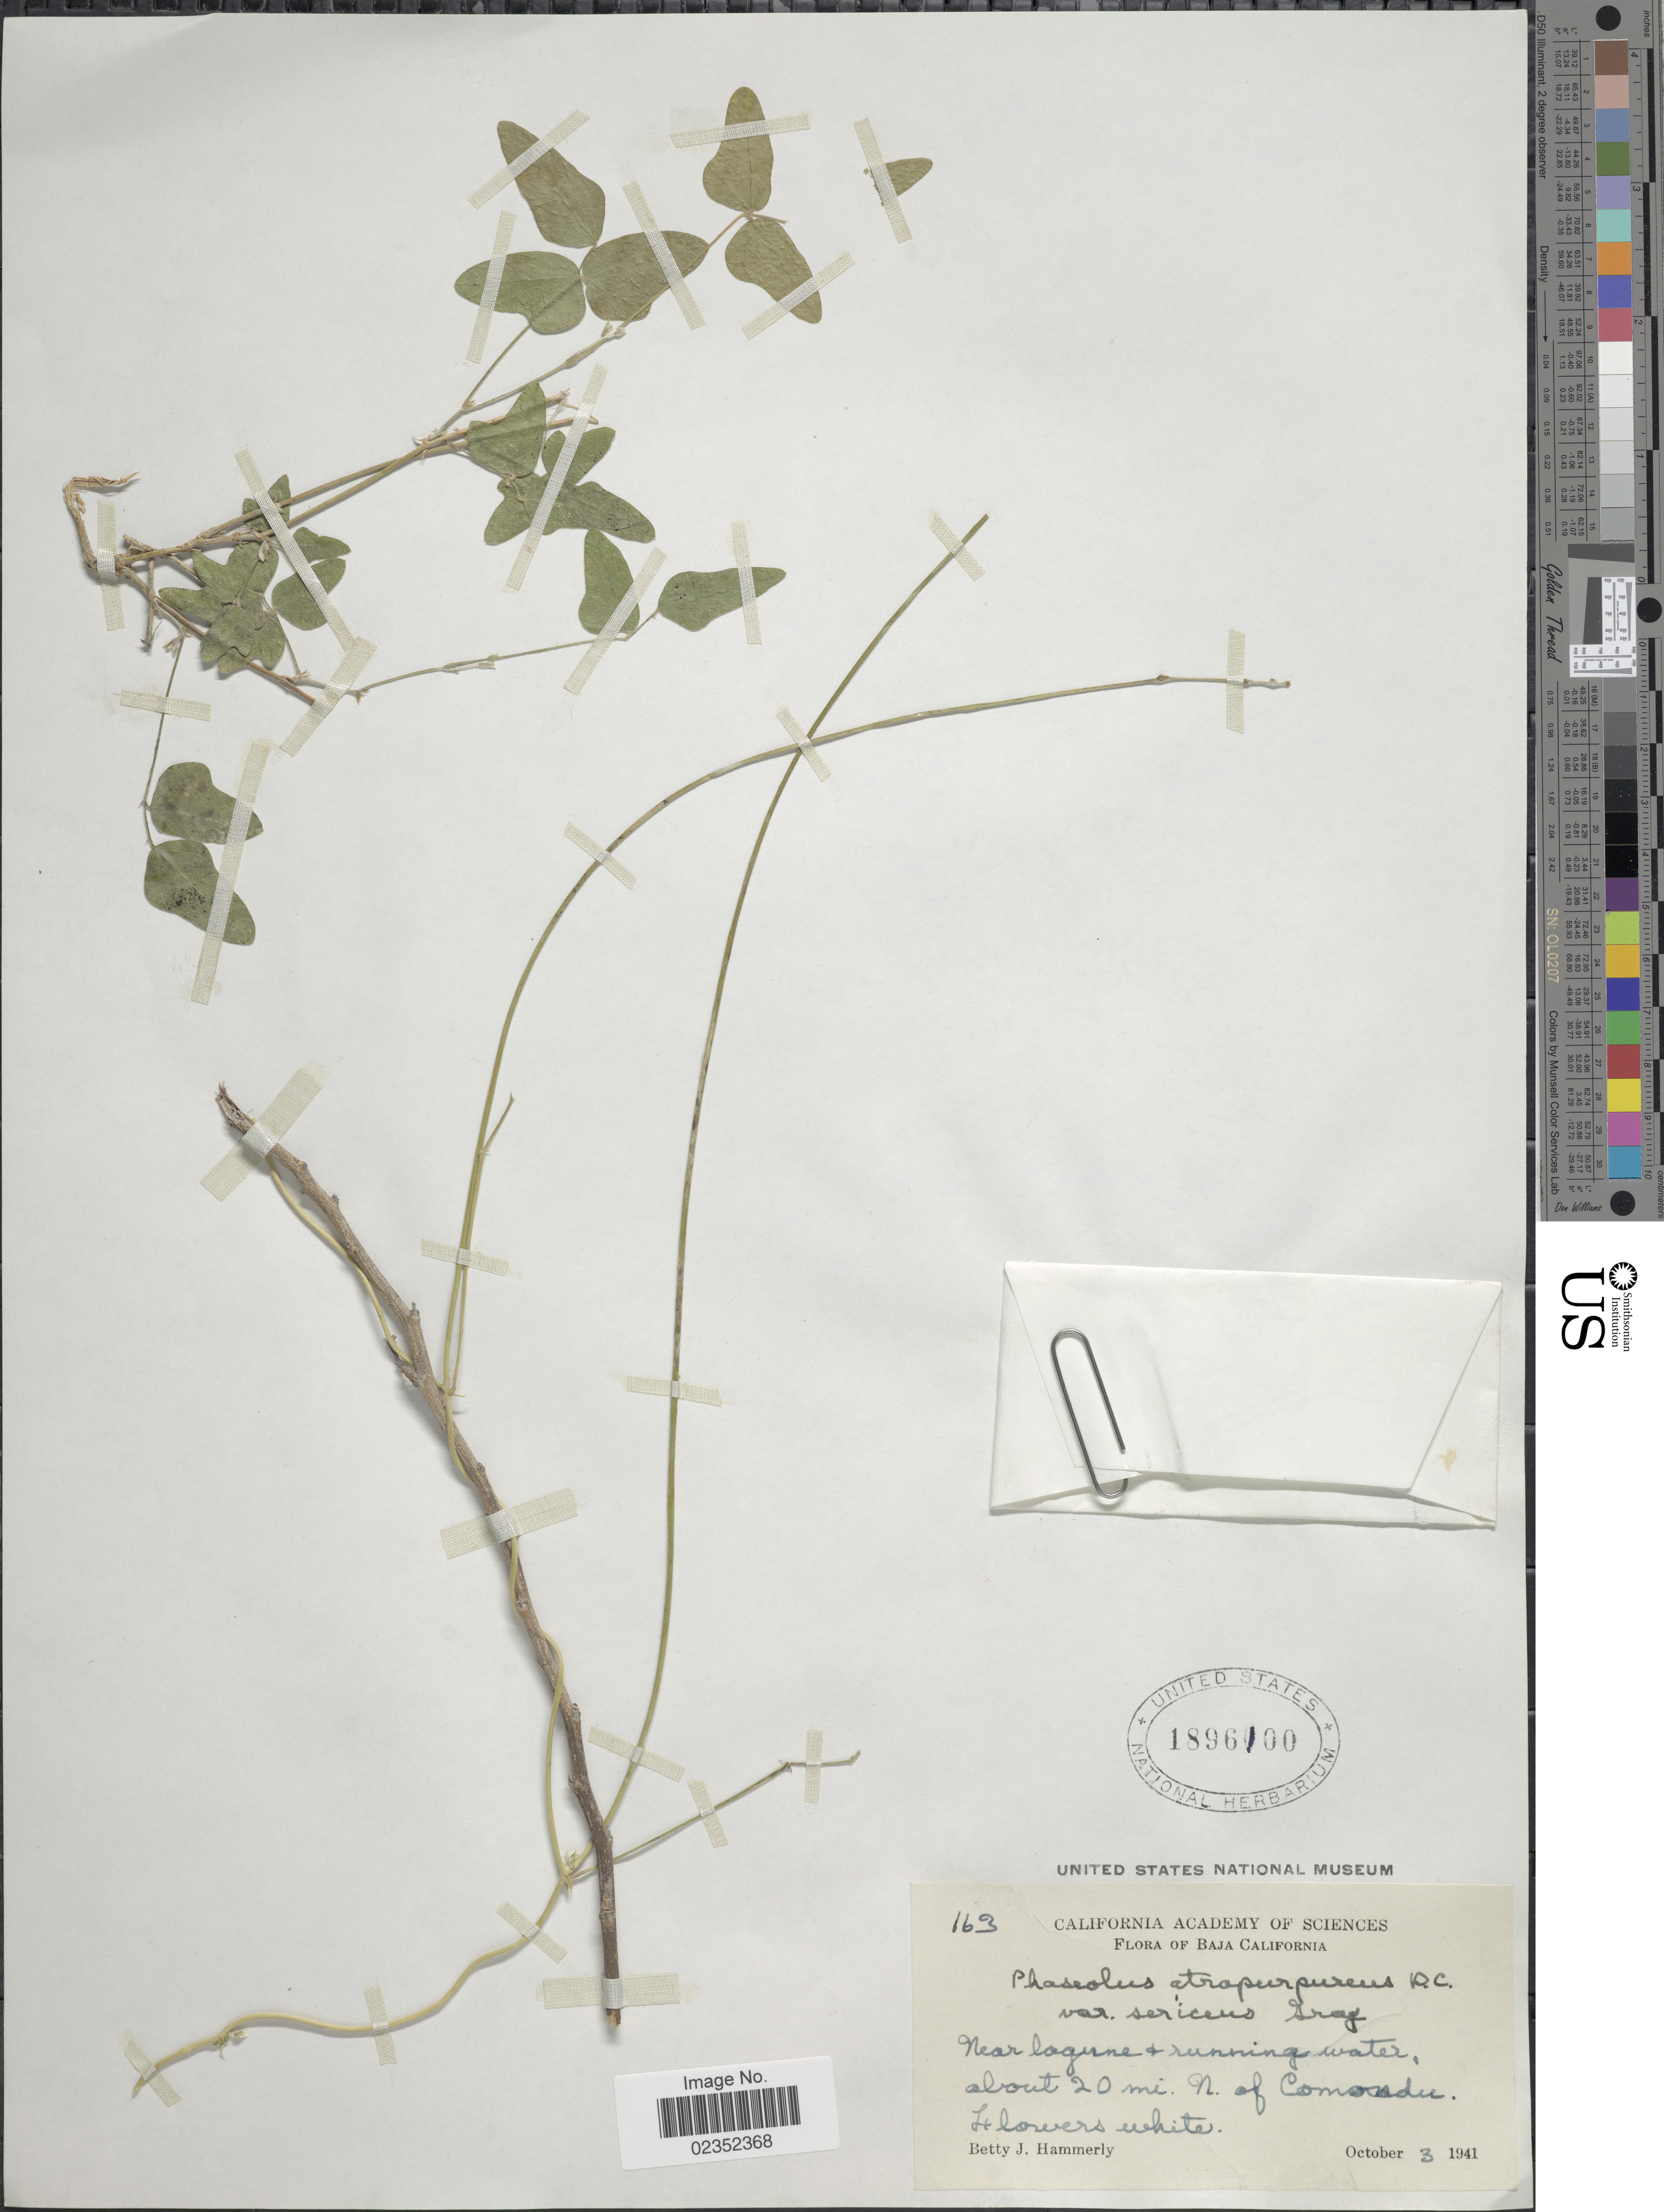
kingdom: Plantae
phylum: Tracheophyta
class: Magnoliopsida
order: Fabales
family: Fabaceae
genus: Macroptilium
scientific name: Macroptilium atropurpureum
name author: (DC.) Urb.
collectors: B. J. Hammerly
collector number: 163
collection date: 1941-10-03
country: Mexico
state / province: Baja California Sur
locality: Near laguna + running water, about 20 mi. N. of Comondu.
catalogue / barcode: US 1896100